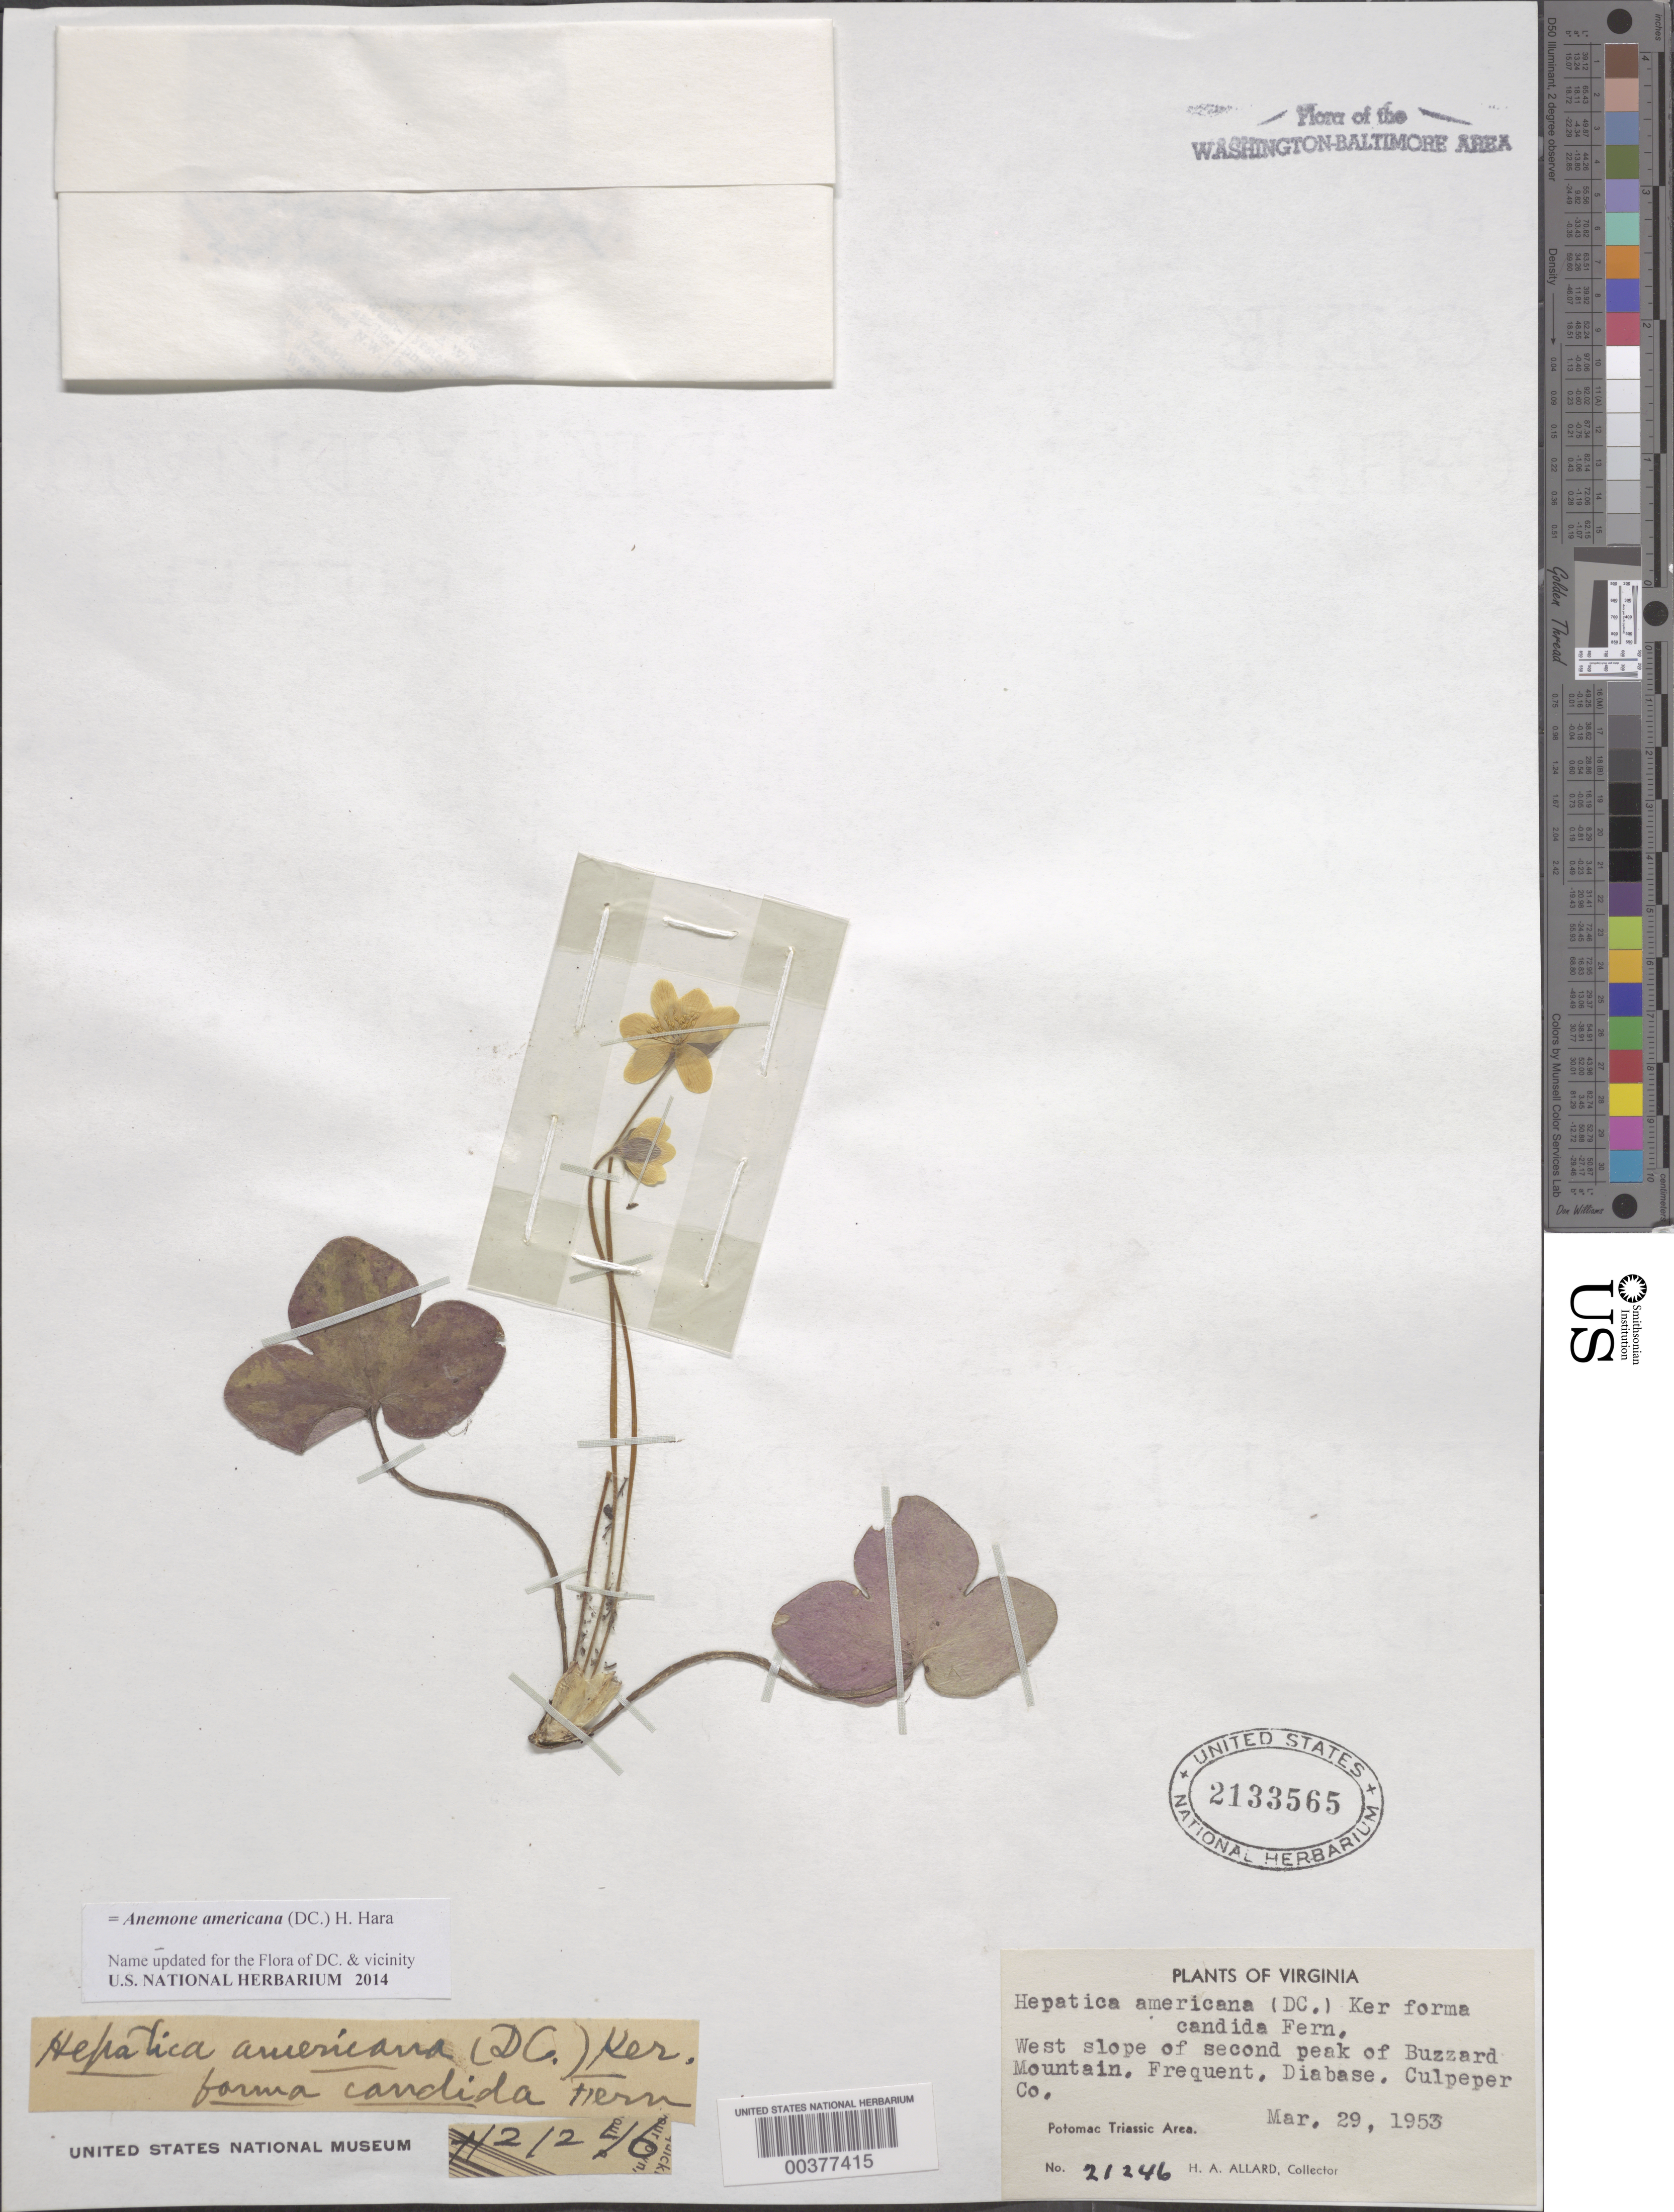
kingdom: Plantae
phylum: Tracheophyta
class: Magnoliopsida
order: Ranunculales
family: Ranunculaceae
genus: Hepatica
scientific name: Hepatica americana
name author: (DC.) Ker Gawl.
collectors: H. A. Allard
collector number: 21246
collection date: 1953-03-29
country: United States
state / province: Virginia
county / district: Culpeper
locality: West slope of second peak of Buzzard Mountain, Culpeper County. Potomac Triassic Area.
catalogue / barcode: US 2133565